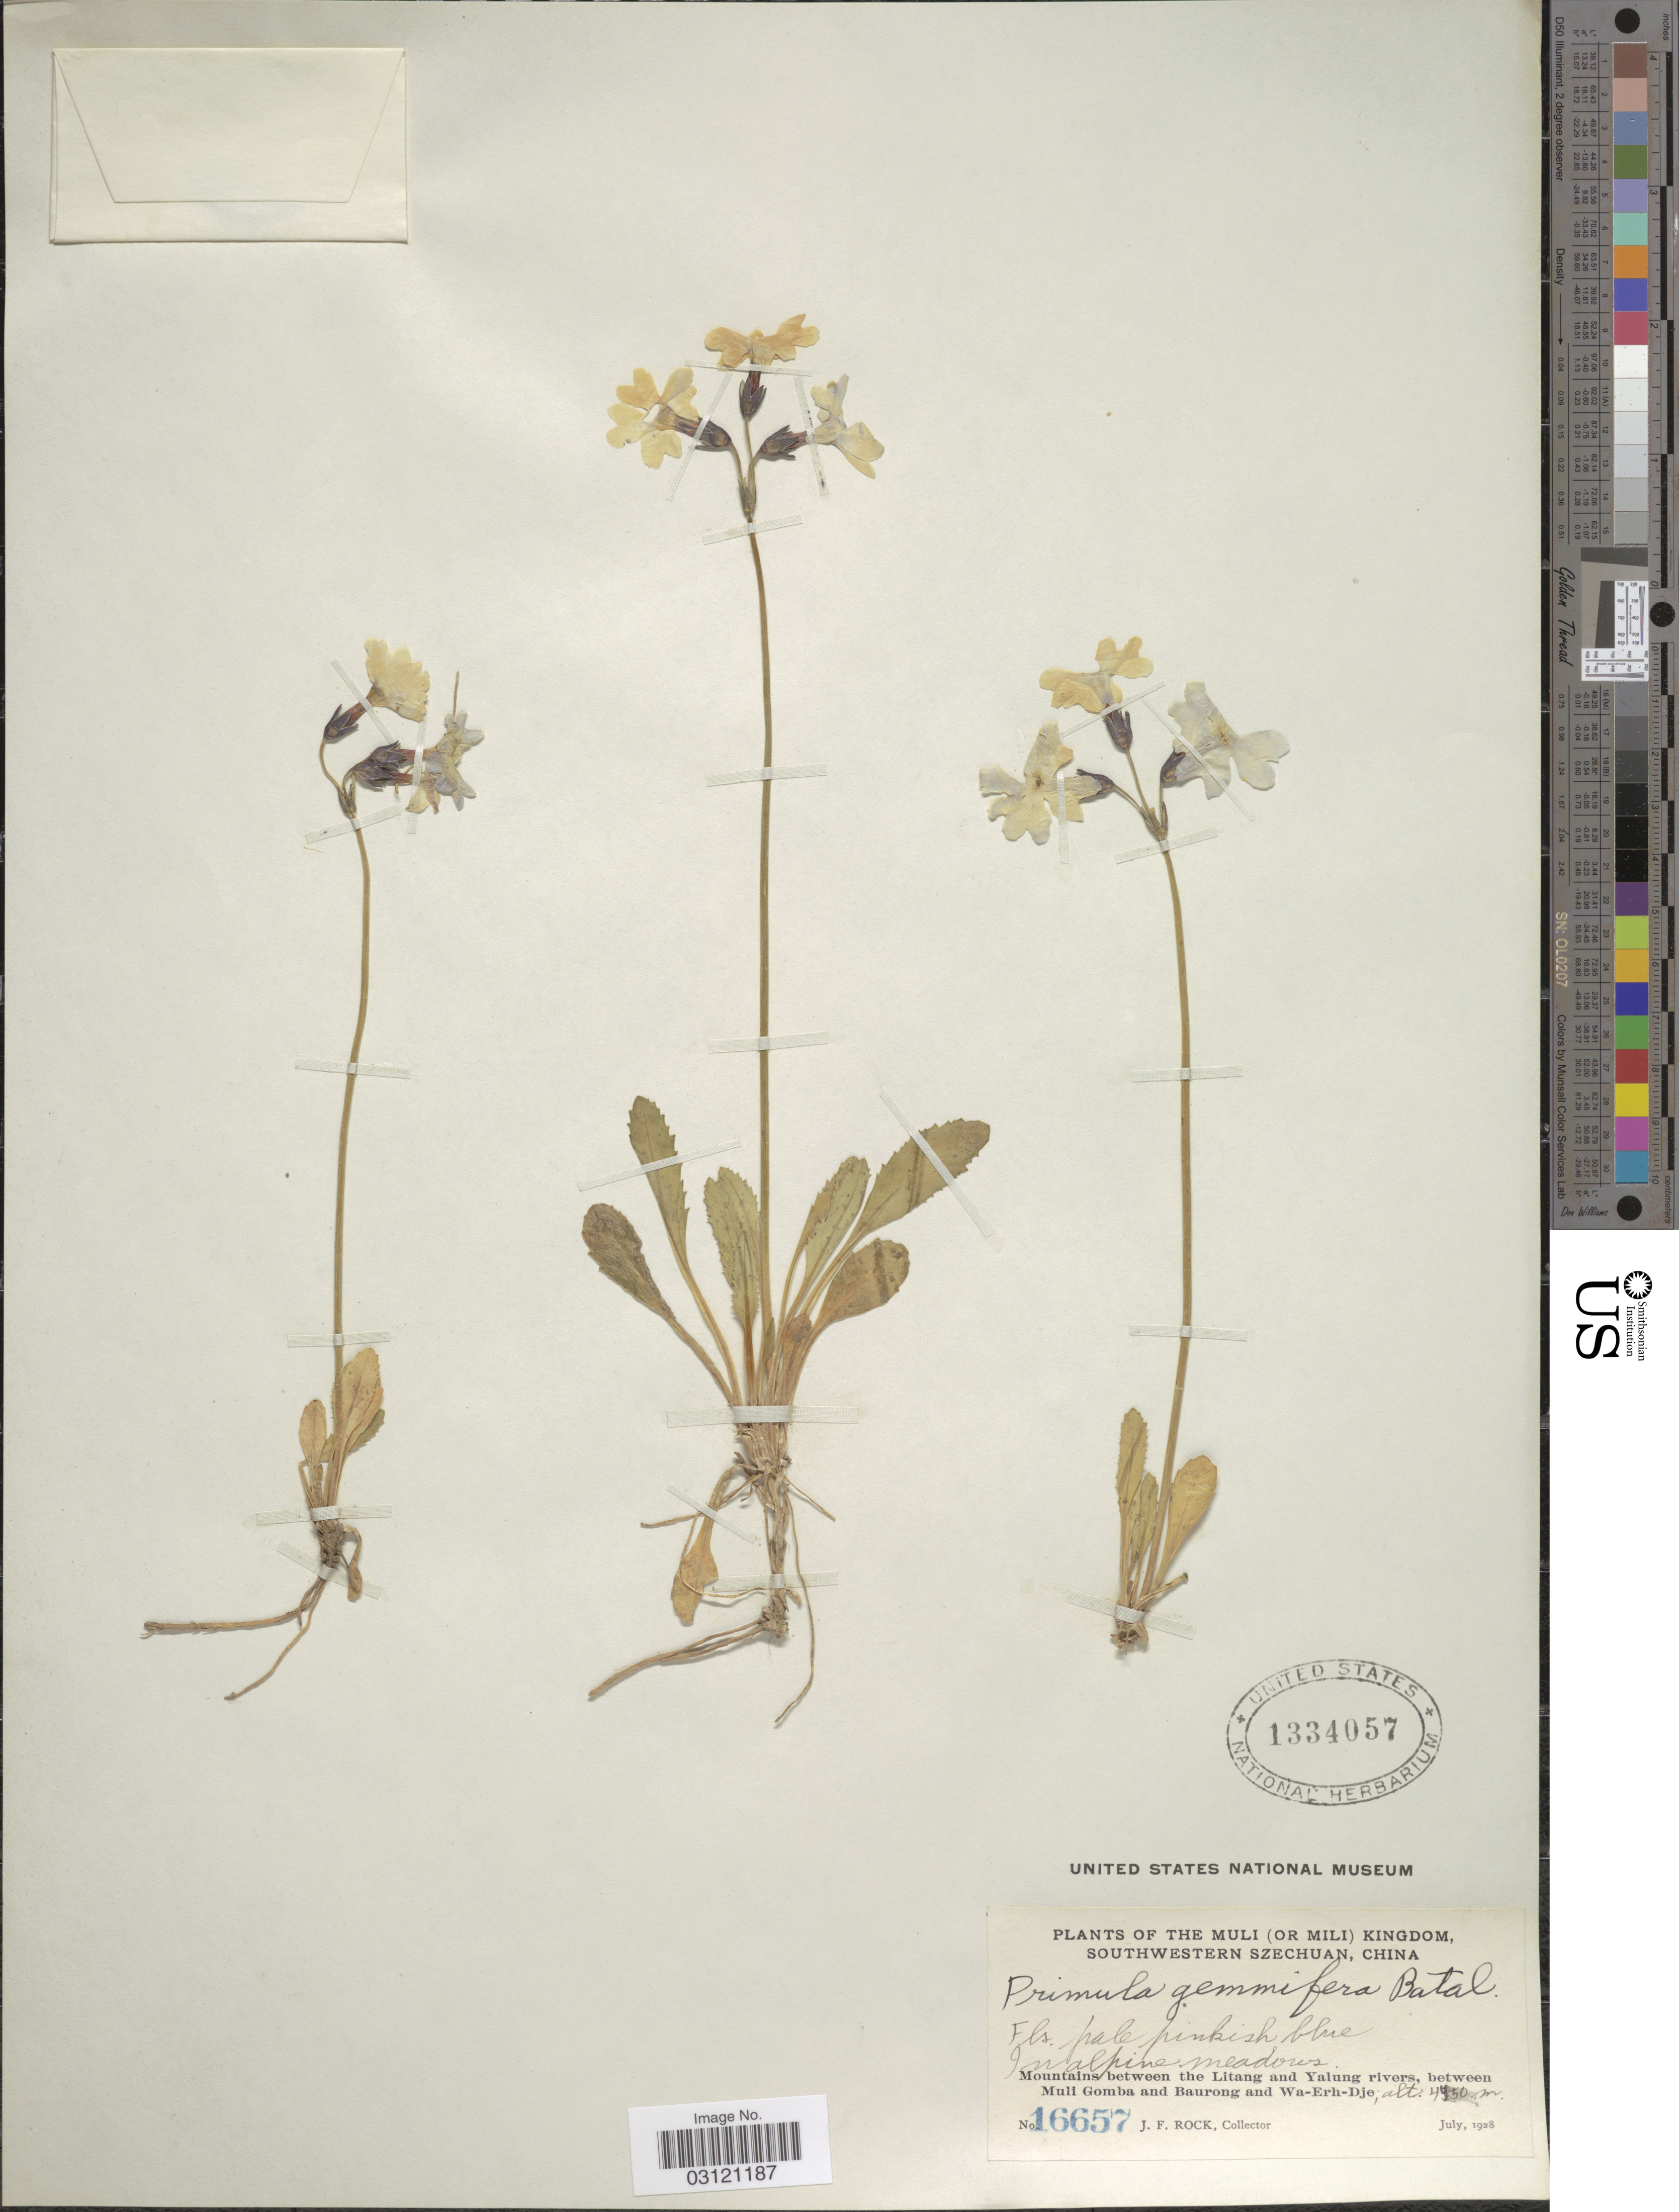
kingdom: Plantae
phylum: Tracheophyta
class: Magnoliopsida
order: Ericales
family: Primulaceae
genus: Primula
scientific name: Primula gemmifera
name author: Batalin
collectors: J. Rock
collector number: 1667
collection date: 1928-07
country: China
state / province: Sichuan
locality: The Muli (Or Mili) Kingdom, Southwestern Szechuan, China, Mountains between the Litang and Yalung rivers, between Muli Gomba and Baurong and Wa-Erh-Dje.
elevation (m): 4450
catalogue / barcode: US 1334057